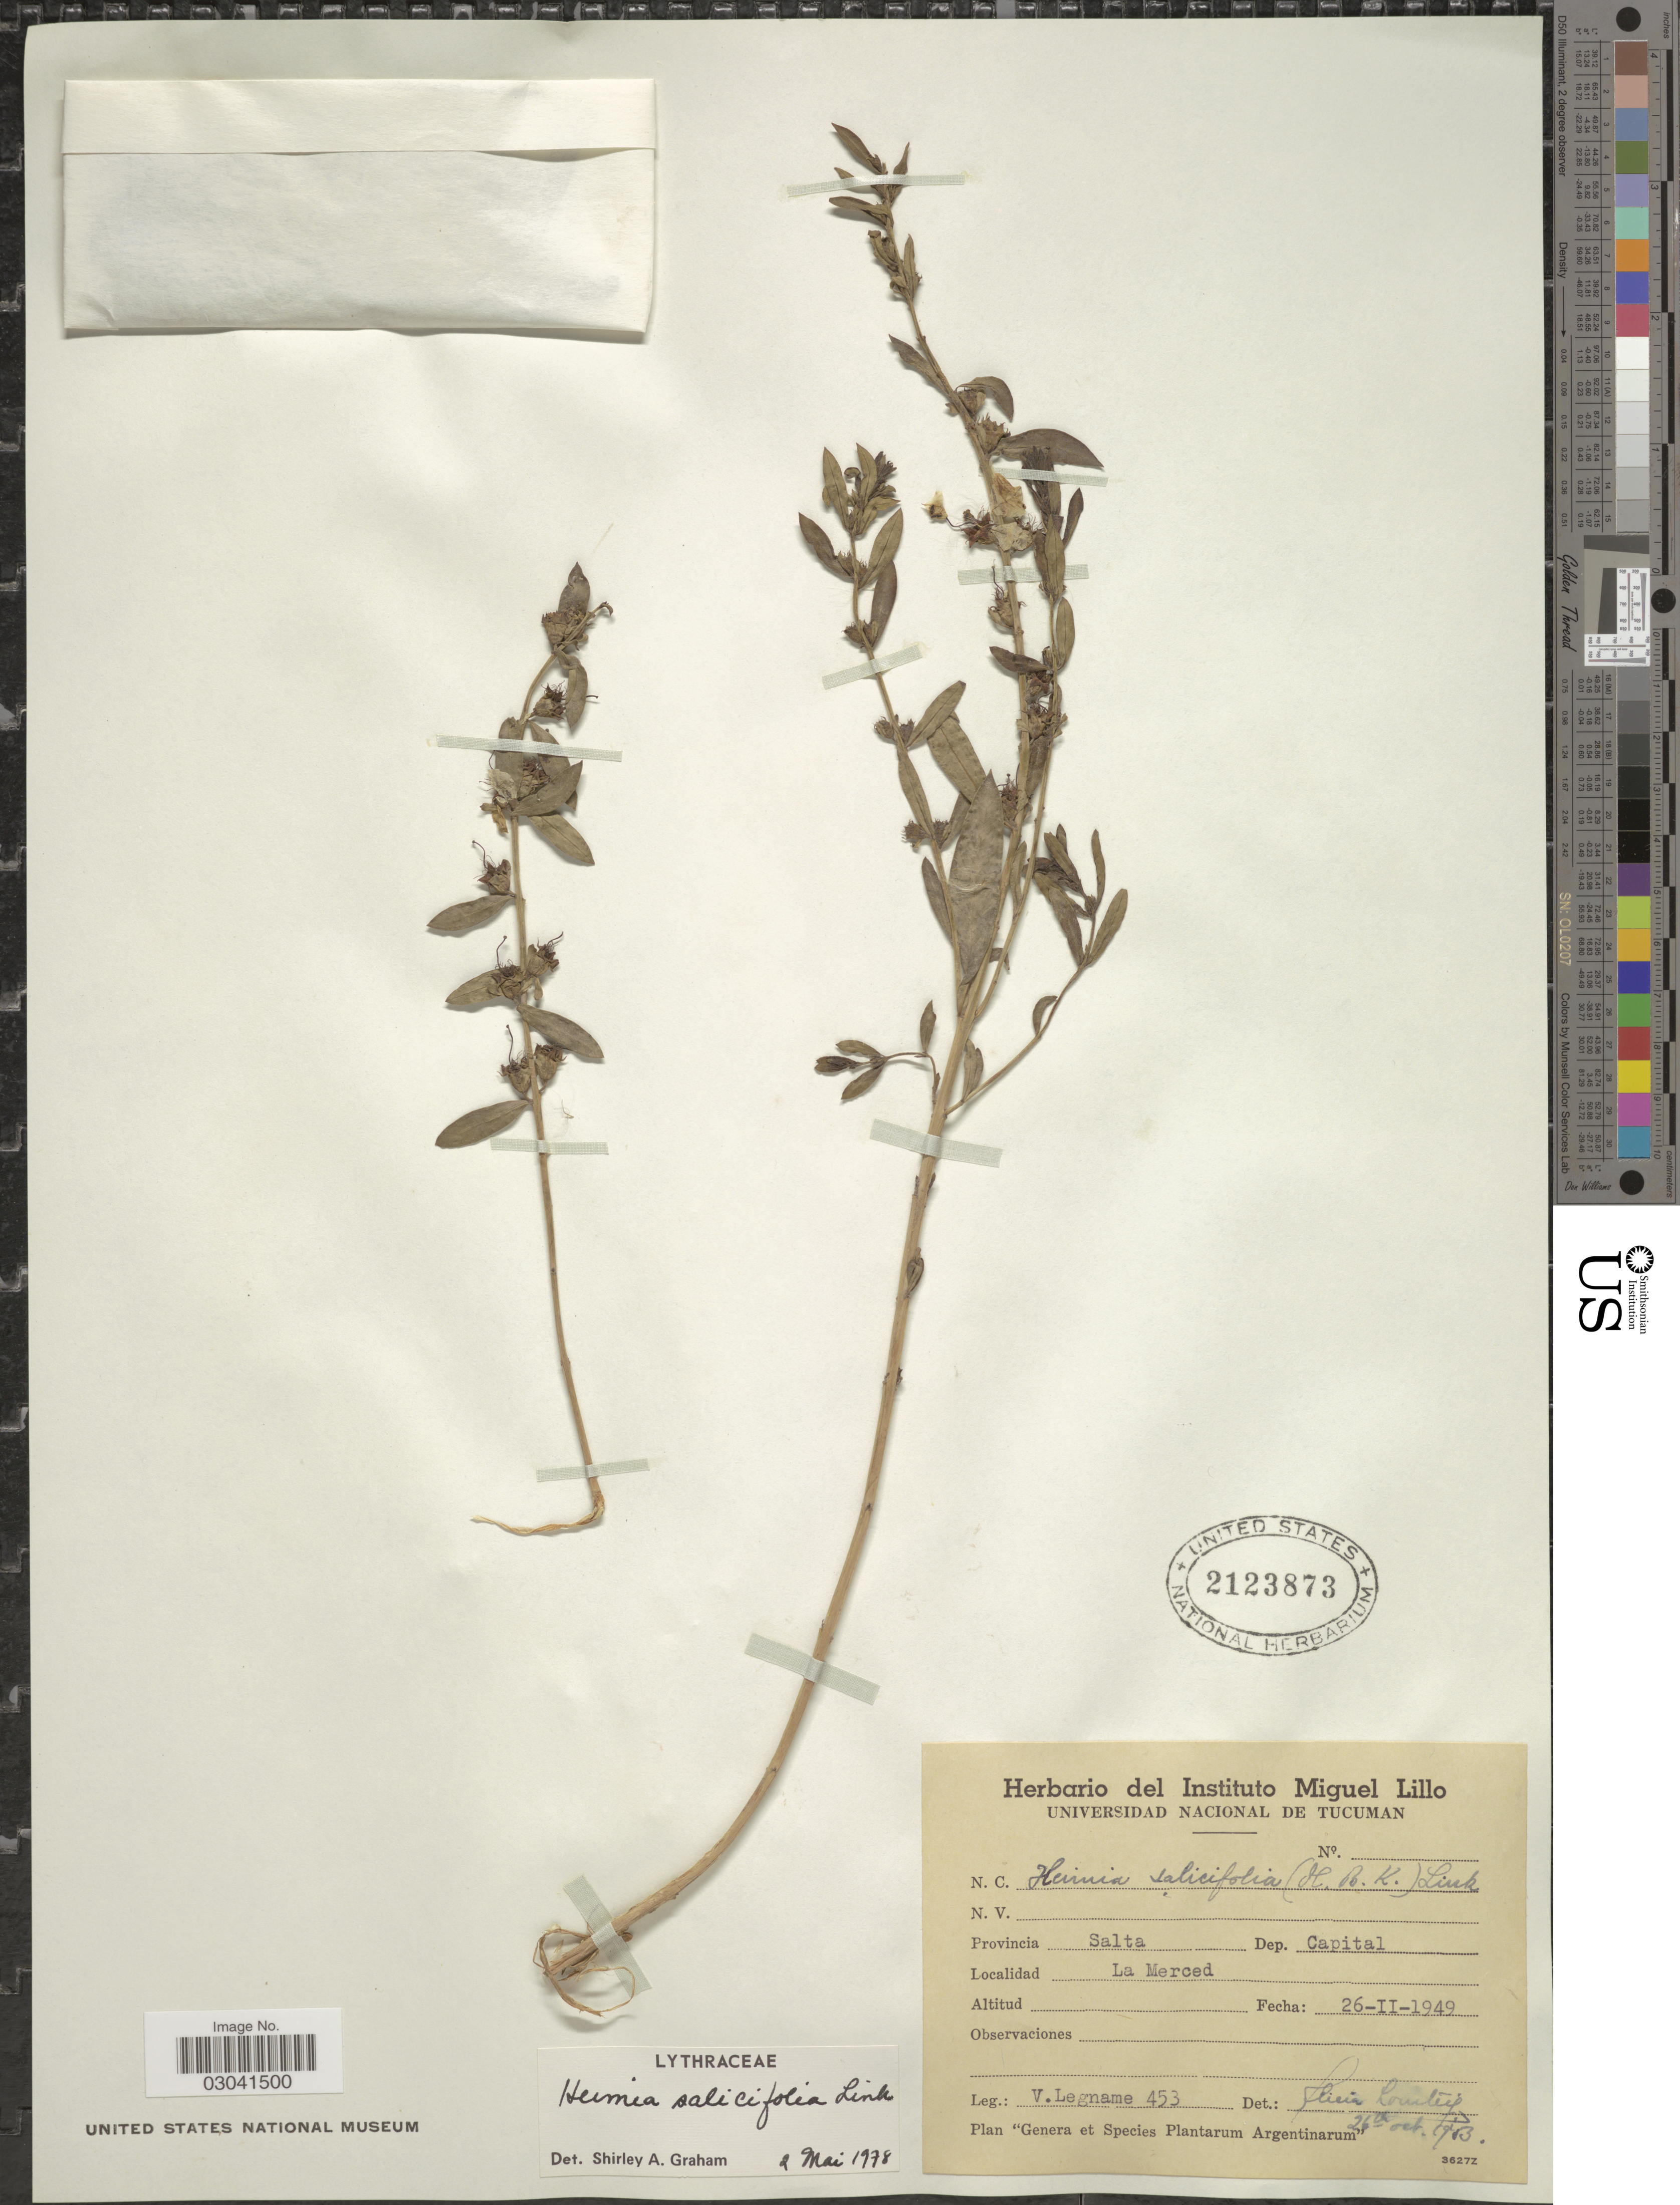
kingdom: Plantae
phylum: Tracheophyta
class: Magnoliopsida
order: Myrtales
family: Lythraceae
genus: Heimia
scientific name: Heimia salicifolia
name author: Link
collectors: V. Legname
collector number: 453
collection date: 1949-02-26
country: Argentina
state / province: Salta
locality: Dep. Capital, La Merced.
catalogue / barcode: US 2123873